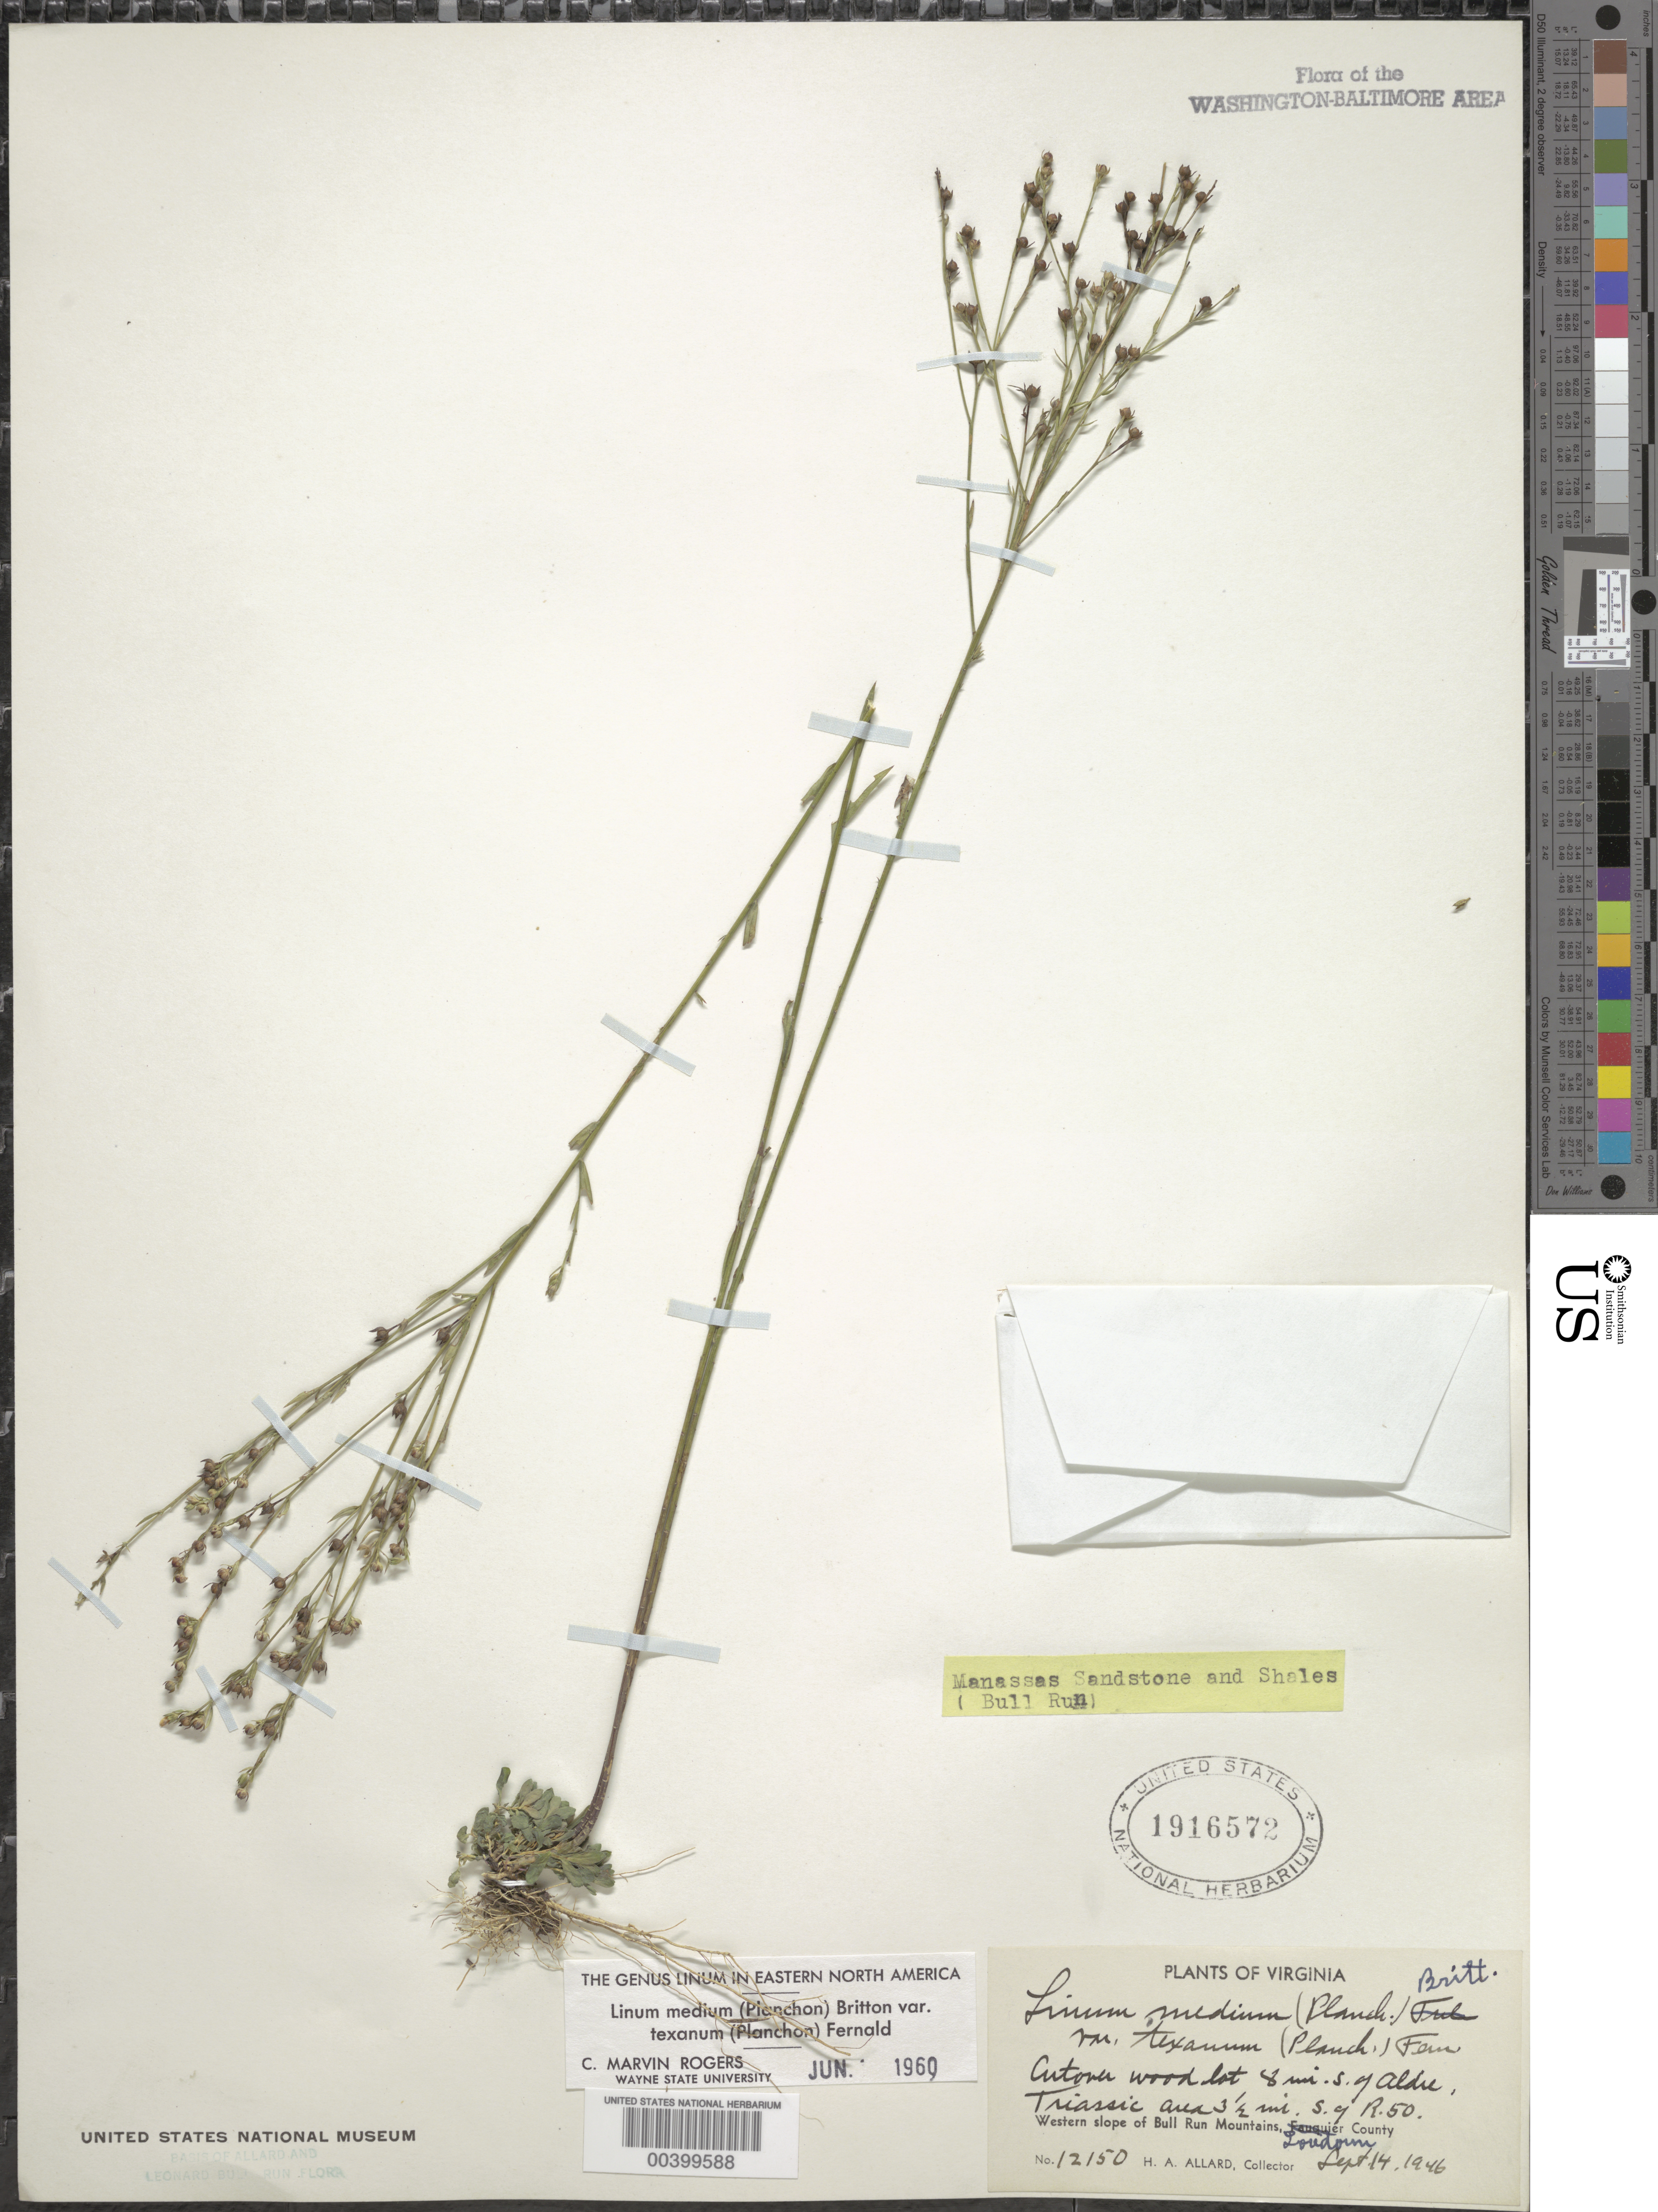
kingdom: Plantae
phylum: Tracheophyta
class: Magnoliopsida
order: Malpighiales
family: Linaceae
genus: Linum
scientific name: Linum medium var. texanum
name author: (Planch.) Fernald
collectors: H. A. Allard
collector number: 12150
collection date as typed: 14 Sep 1946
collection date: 1946-09-14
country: United States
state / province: Virginia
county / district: Loudoun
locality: South of Aldie, south of Route 50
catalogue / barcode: US 1916572